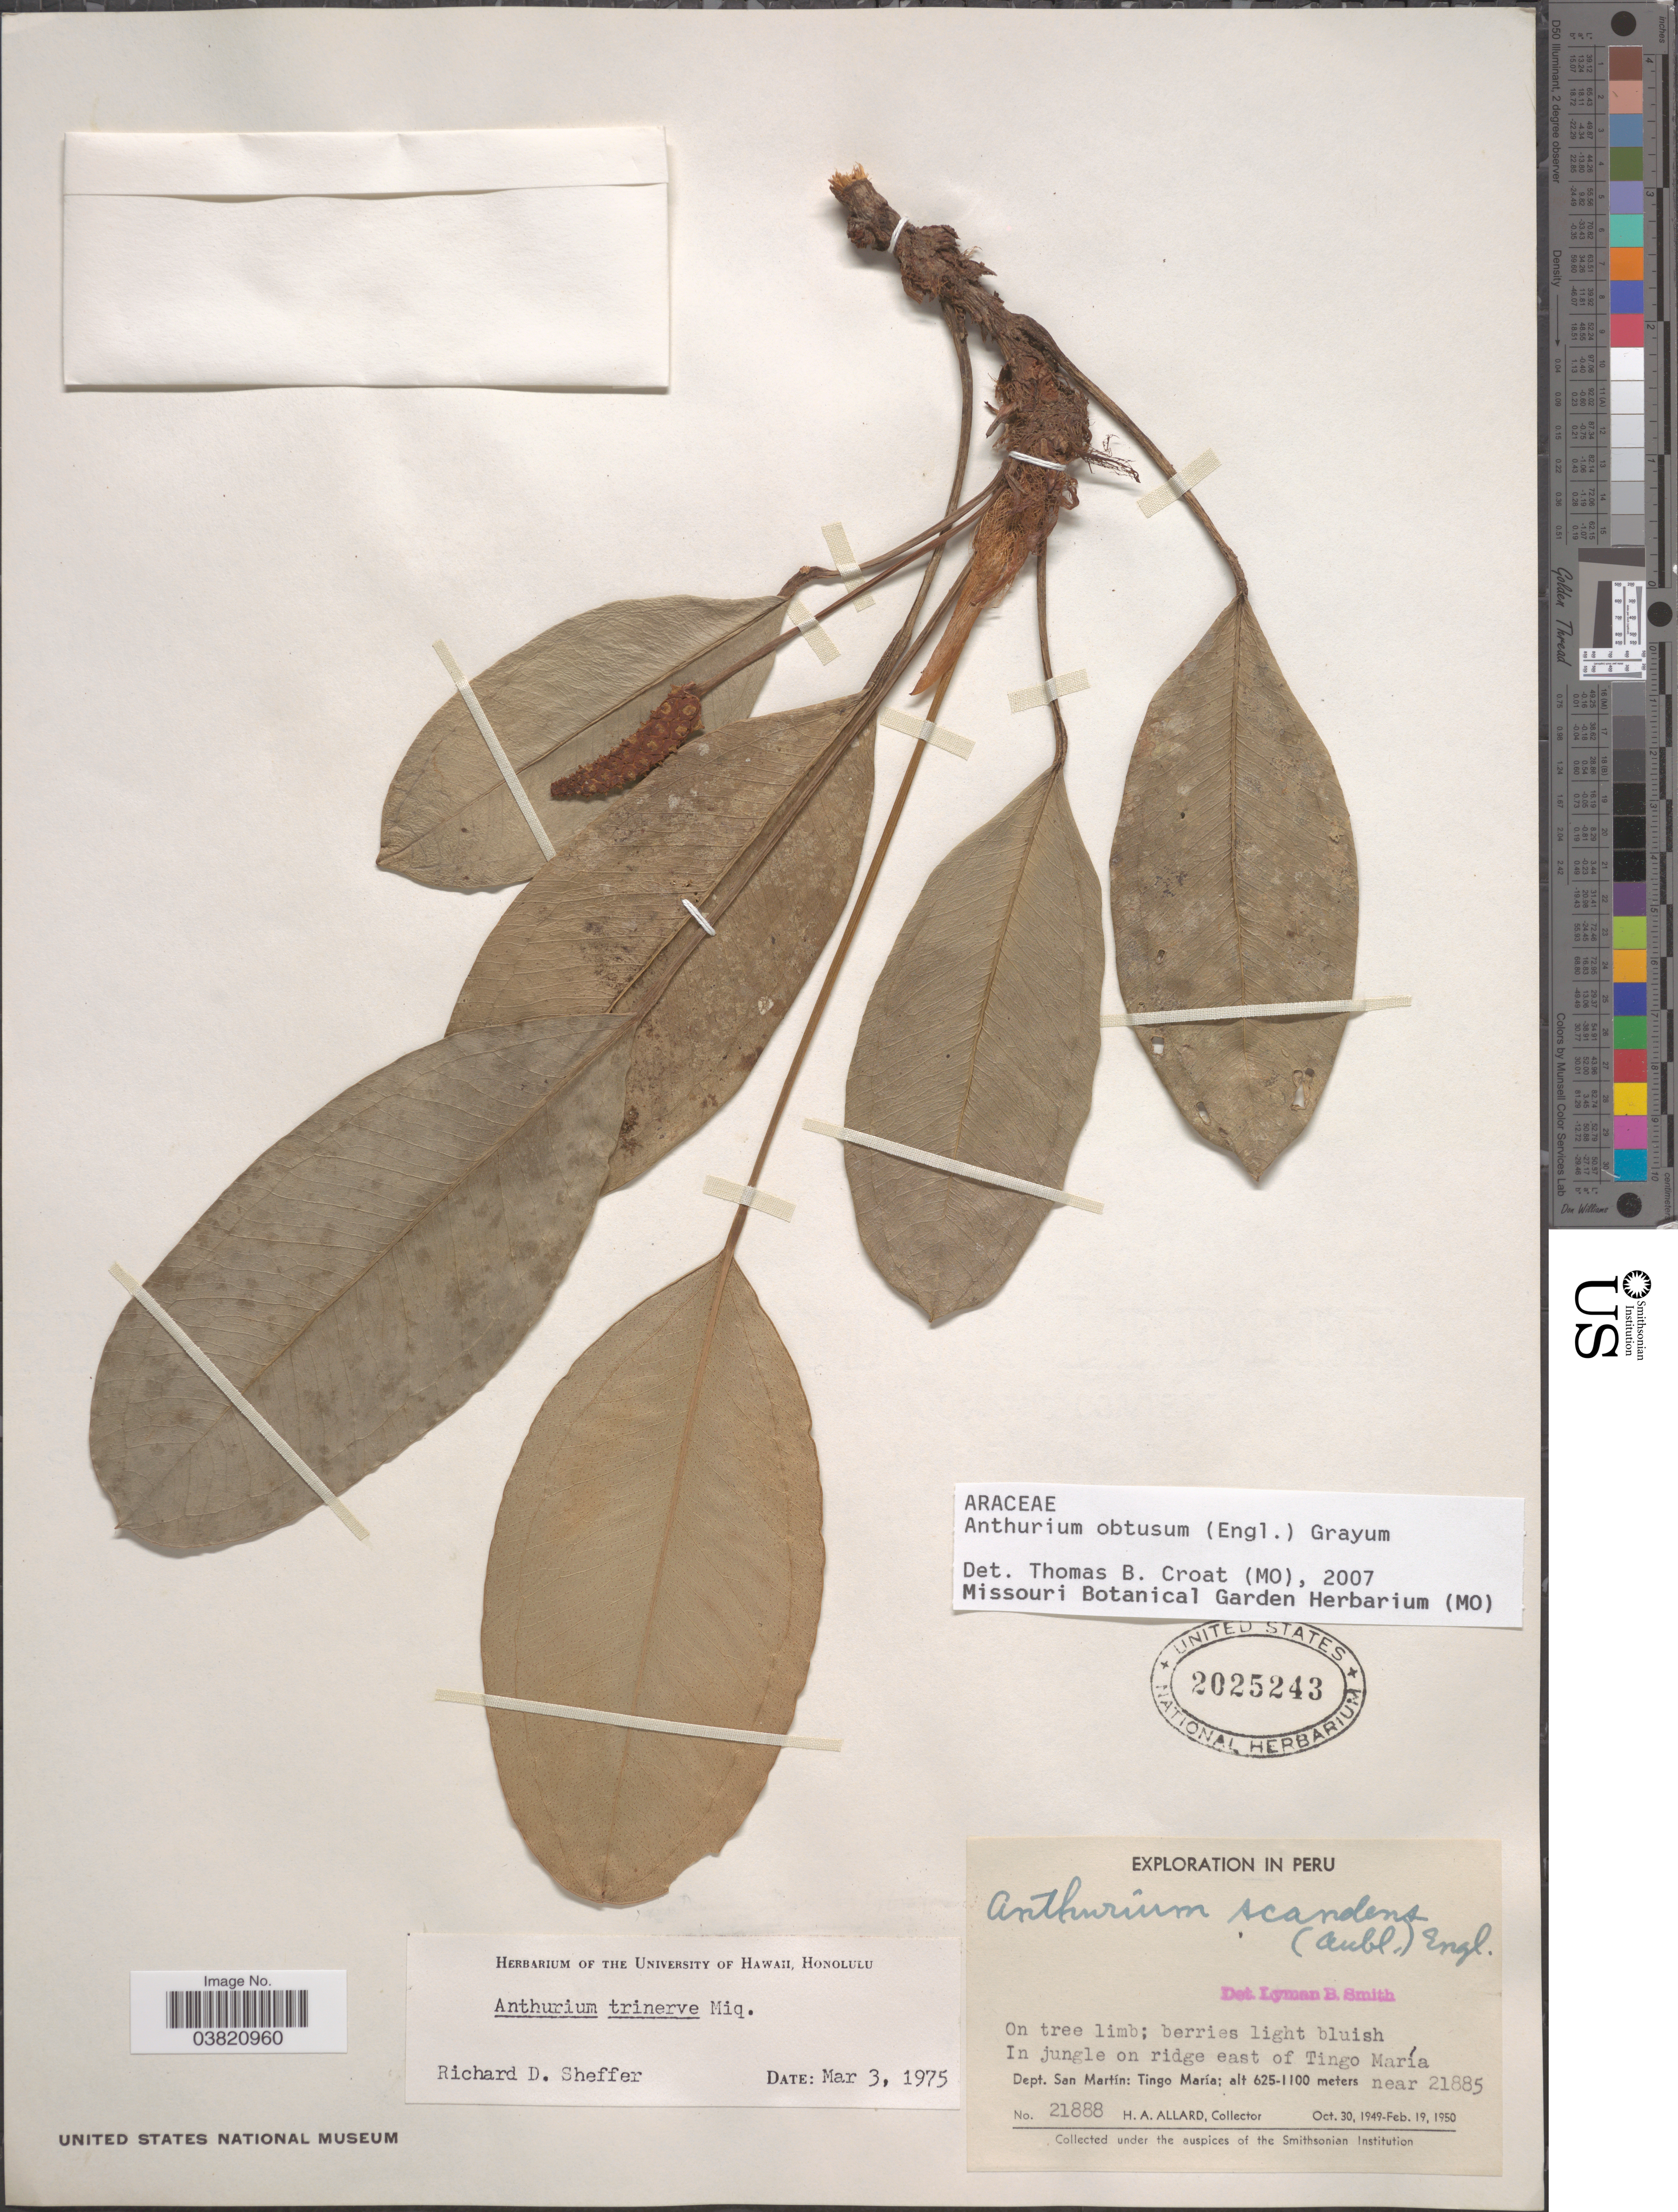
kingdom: Plantae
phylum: Tracheophyta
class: Liliopsida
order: Alismatales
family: Araceae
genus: Anthurium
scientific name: Anthurium obtusatum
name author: Engl.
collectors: H. A. Allard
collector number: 21888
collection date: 1949-10-30/1950-02-19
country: Peru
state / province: San Martín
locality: In jungle on ridge east of Tingo María near 21885. Dept. San Martín: Tingo María.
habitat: in jungle on ridge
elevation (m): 625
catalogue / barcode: US 2025243